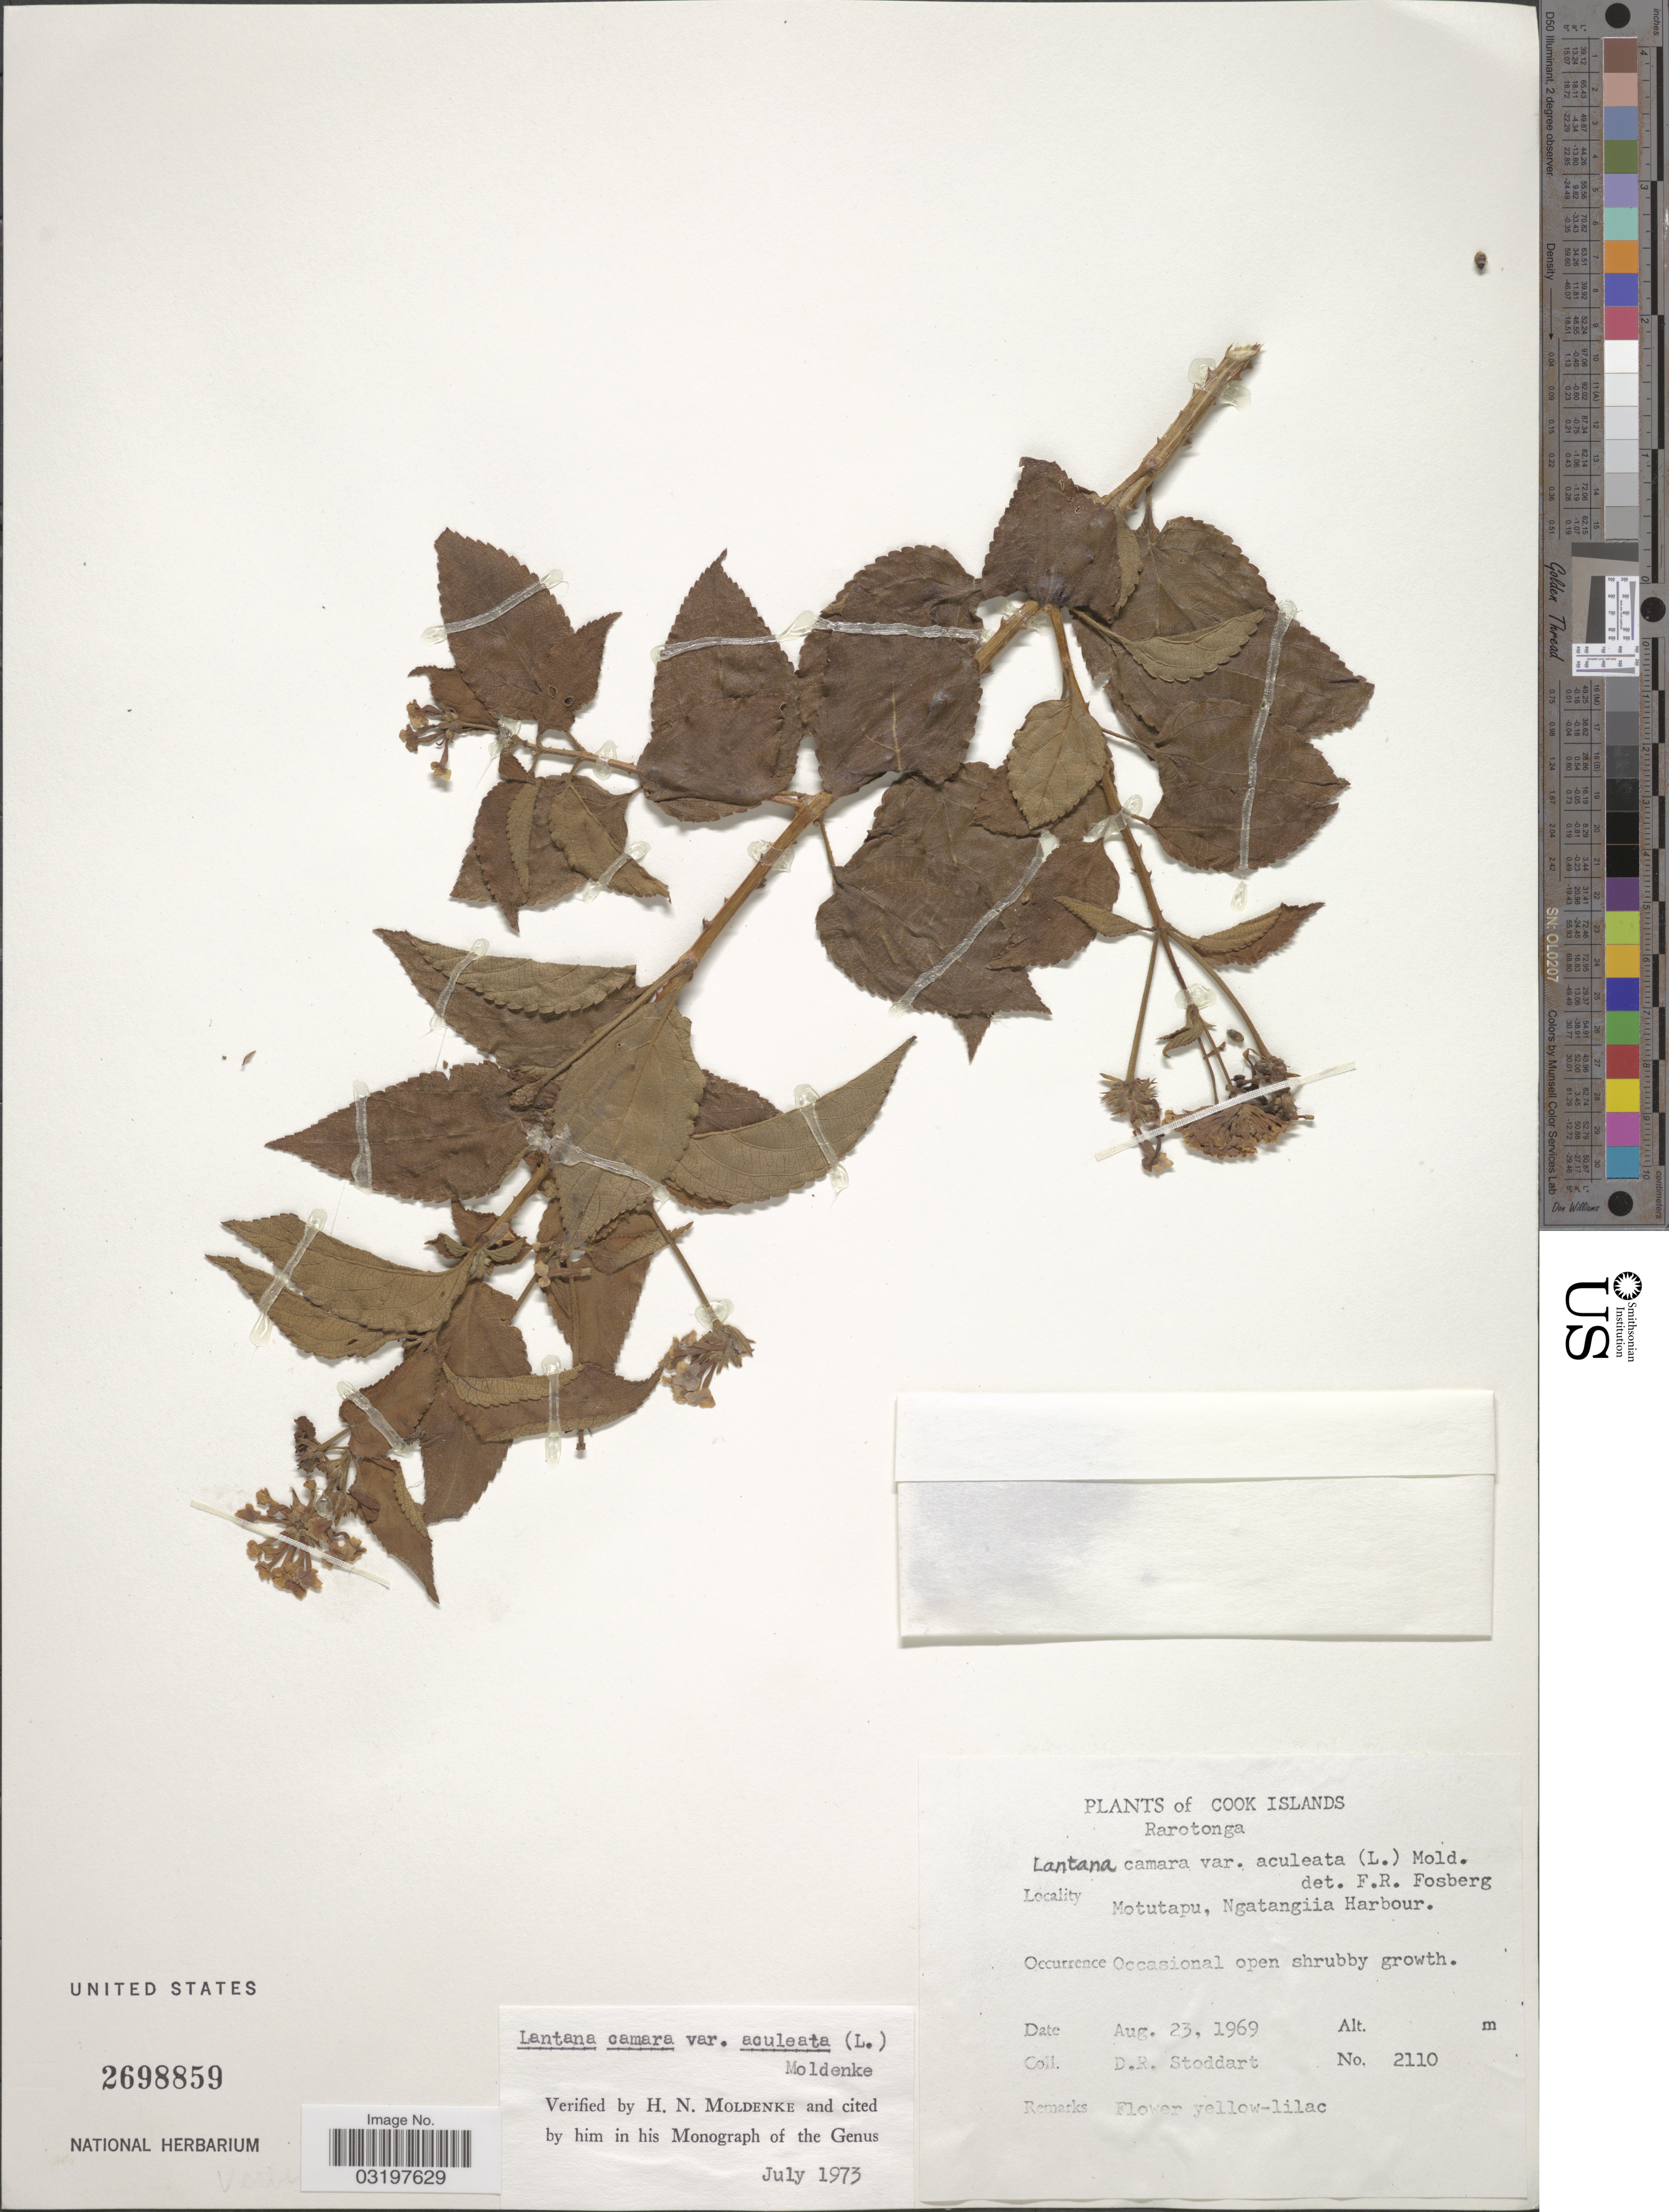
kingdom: Plantae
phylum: Tracheophyta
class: Magnoliopsida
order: Lamiales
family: Verbenaceae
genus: Lantana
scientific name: Lantana camara var. aculeata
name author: (L.) Moldenke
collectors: D. R. Stoddart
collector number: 2110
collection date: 1969-08-23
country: Cook Islands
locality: Rarotonga. Motutapu, Ngatangiia Harbour.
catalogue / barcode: US 2698859